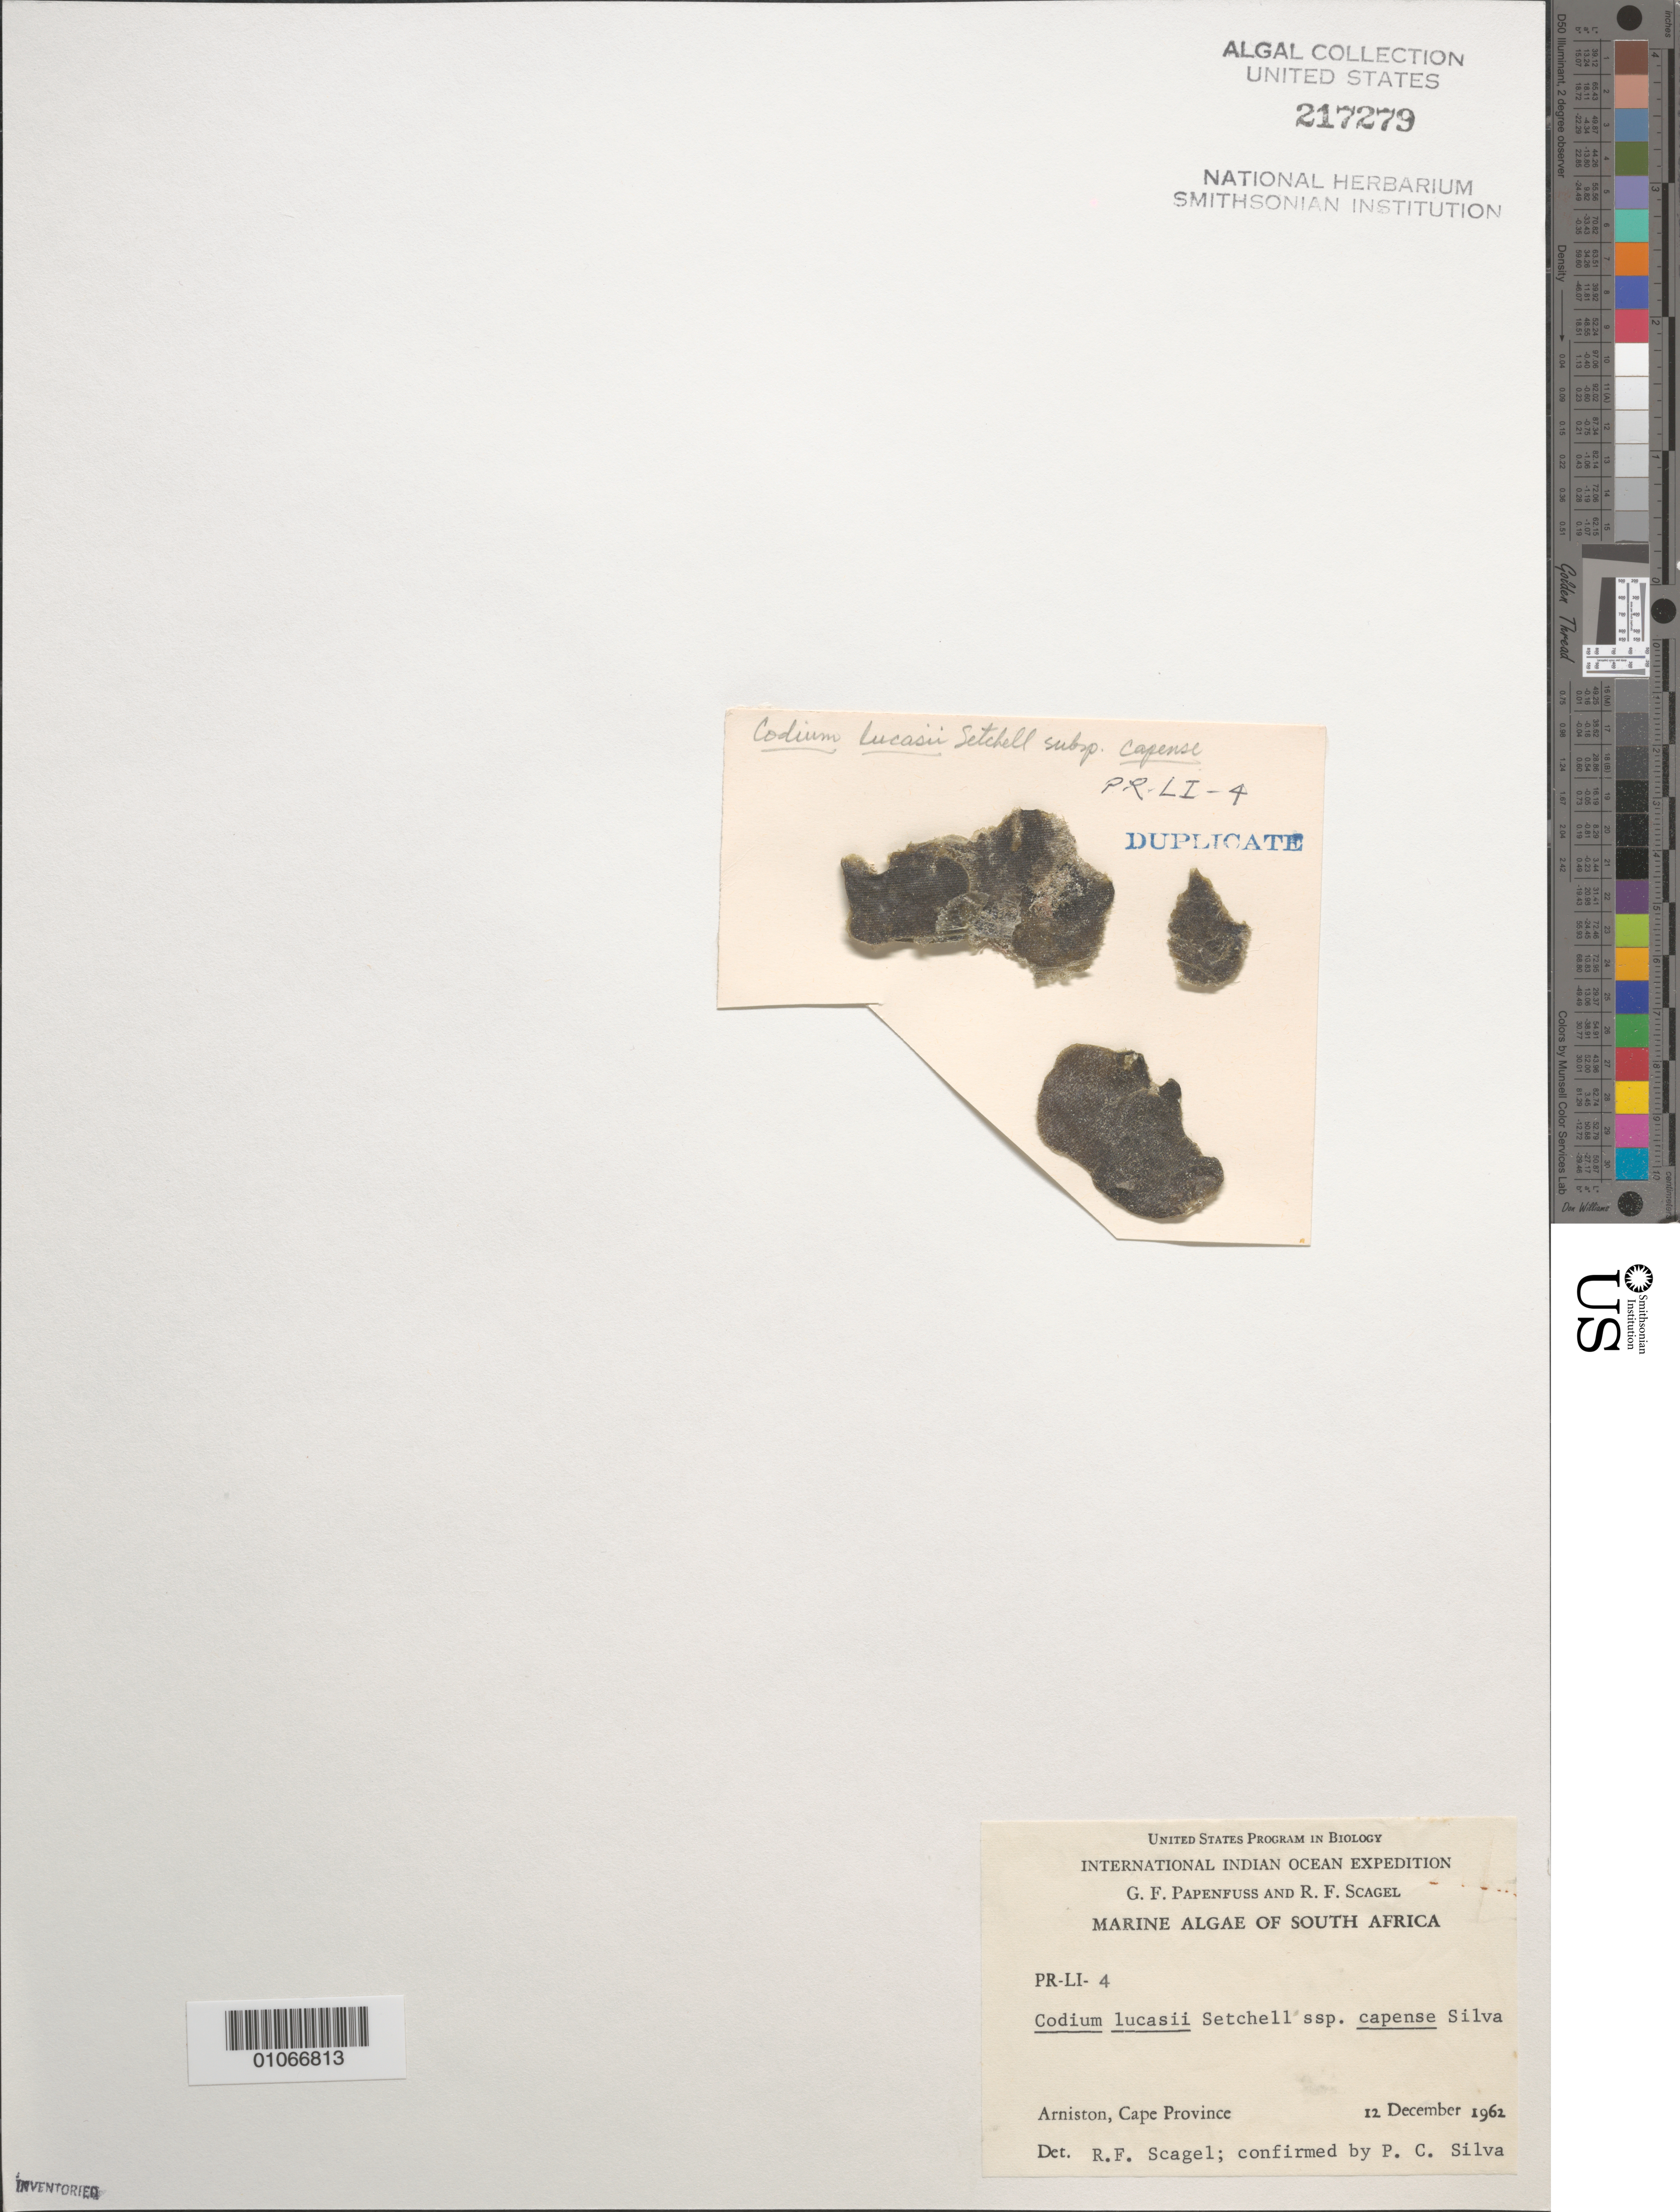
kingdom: Plantae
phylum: Chlorophyta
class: Ulvophyceae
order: Bryopsidales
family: Codiaceae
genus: Codium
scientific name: Codium lucasii subsp. capense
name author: P.C. Silva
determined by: Scagel, R. F.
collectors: G. Papenfuss & R. F. Scagel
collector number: PR-LI-4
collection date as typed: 12 Dec 1962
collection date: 1962-12-12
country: South Africa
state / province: Western Cape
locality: Arniston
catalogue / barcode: US 217279